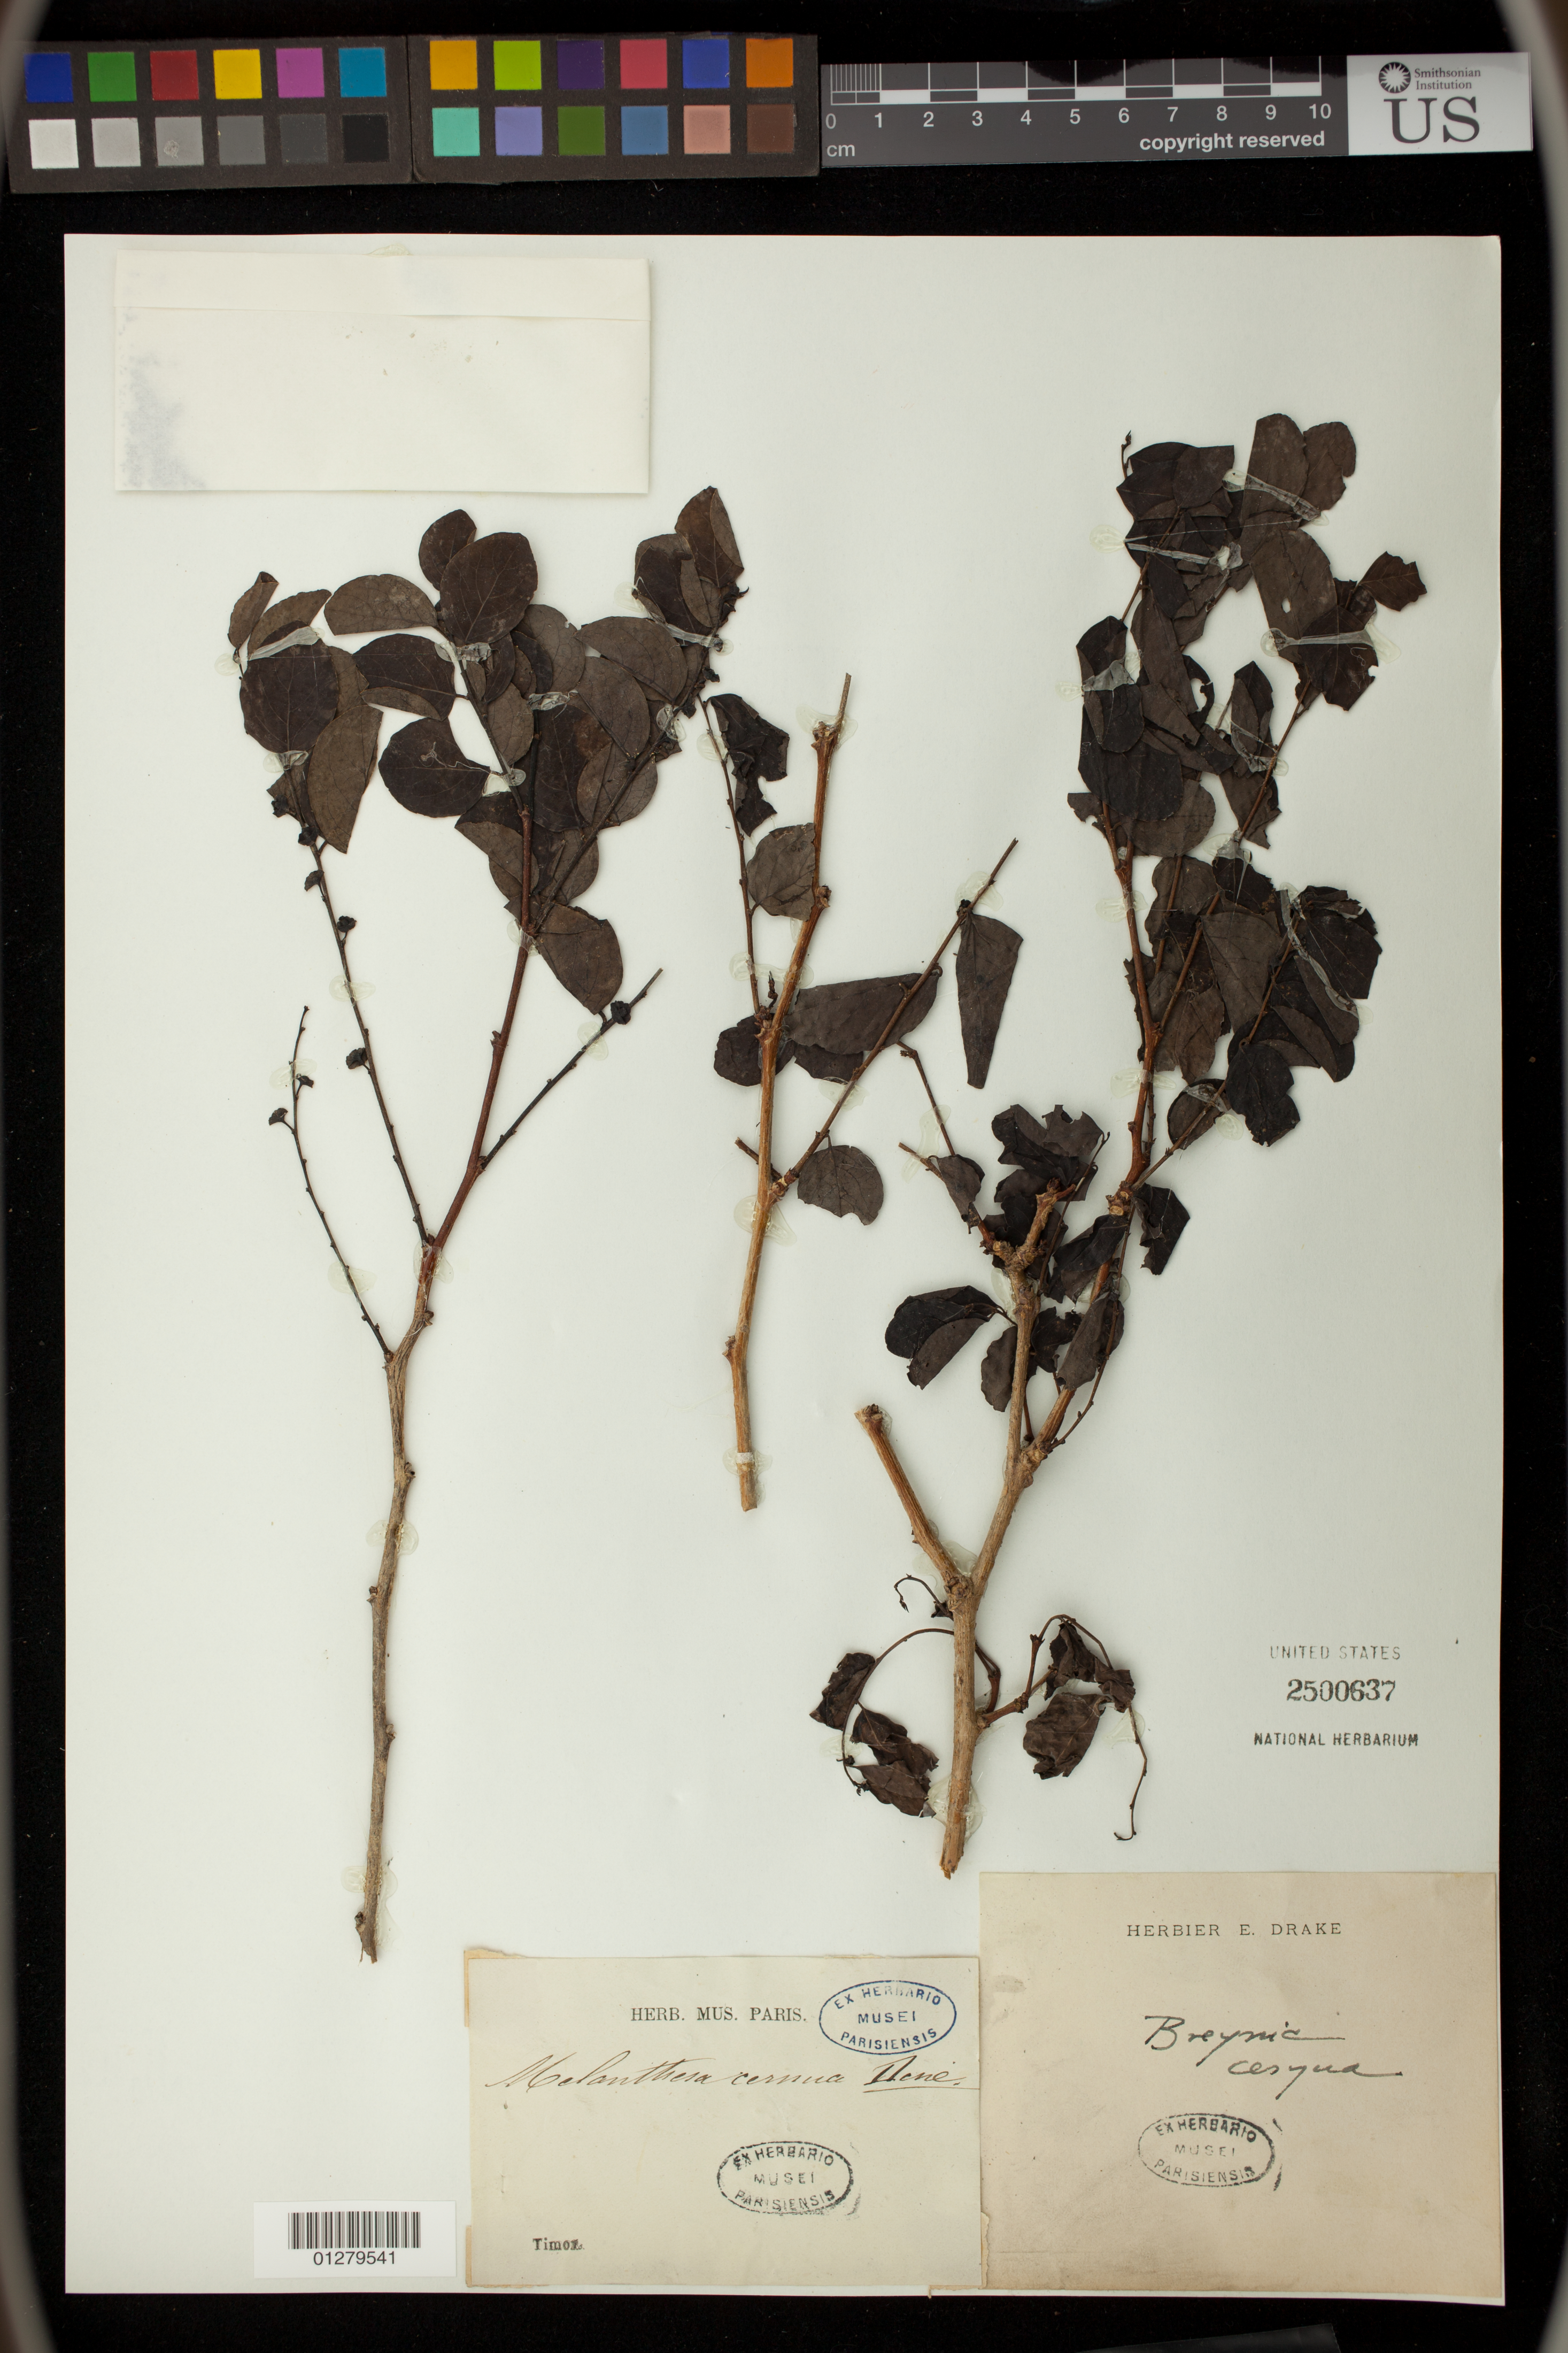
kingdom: Plantae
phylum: Tracheophyta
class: Magnoliopsida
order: Malpighiales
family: Phyllanthaceae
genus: Phyllanthus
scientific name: Phyllanthus cernuus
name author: Poir.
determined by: Wagner, W. L., (BOT), Smithsonian Institution - National Museum of Natural History (UNITED STATES)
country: East Timor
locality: Timor-Leste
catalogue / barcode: US 2500637